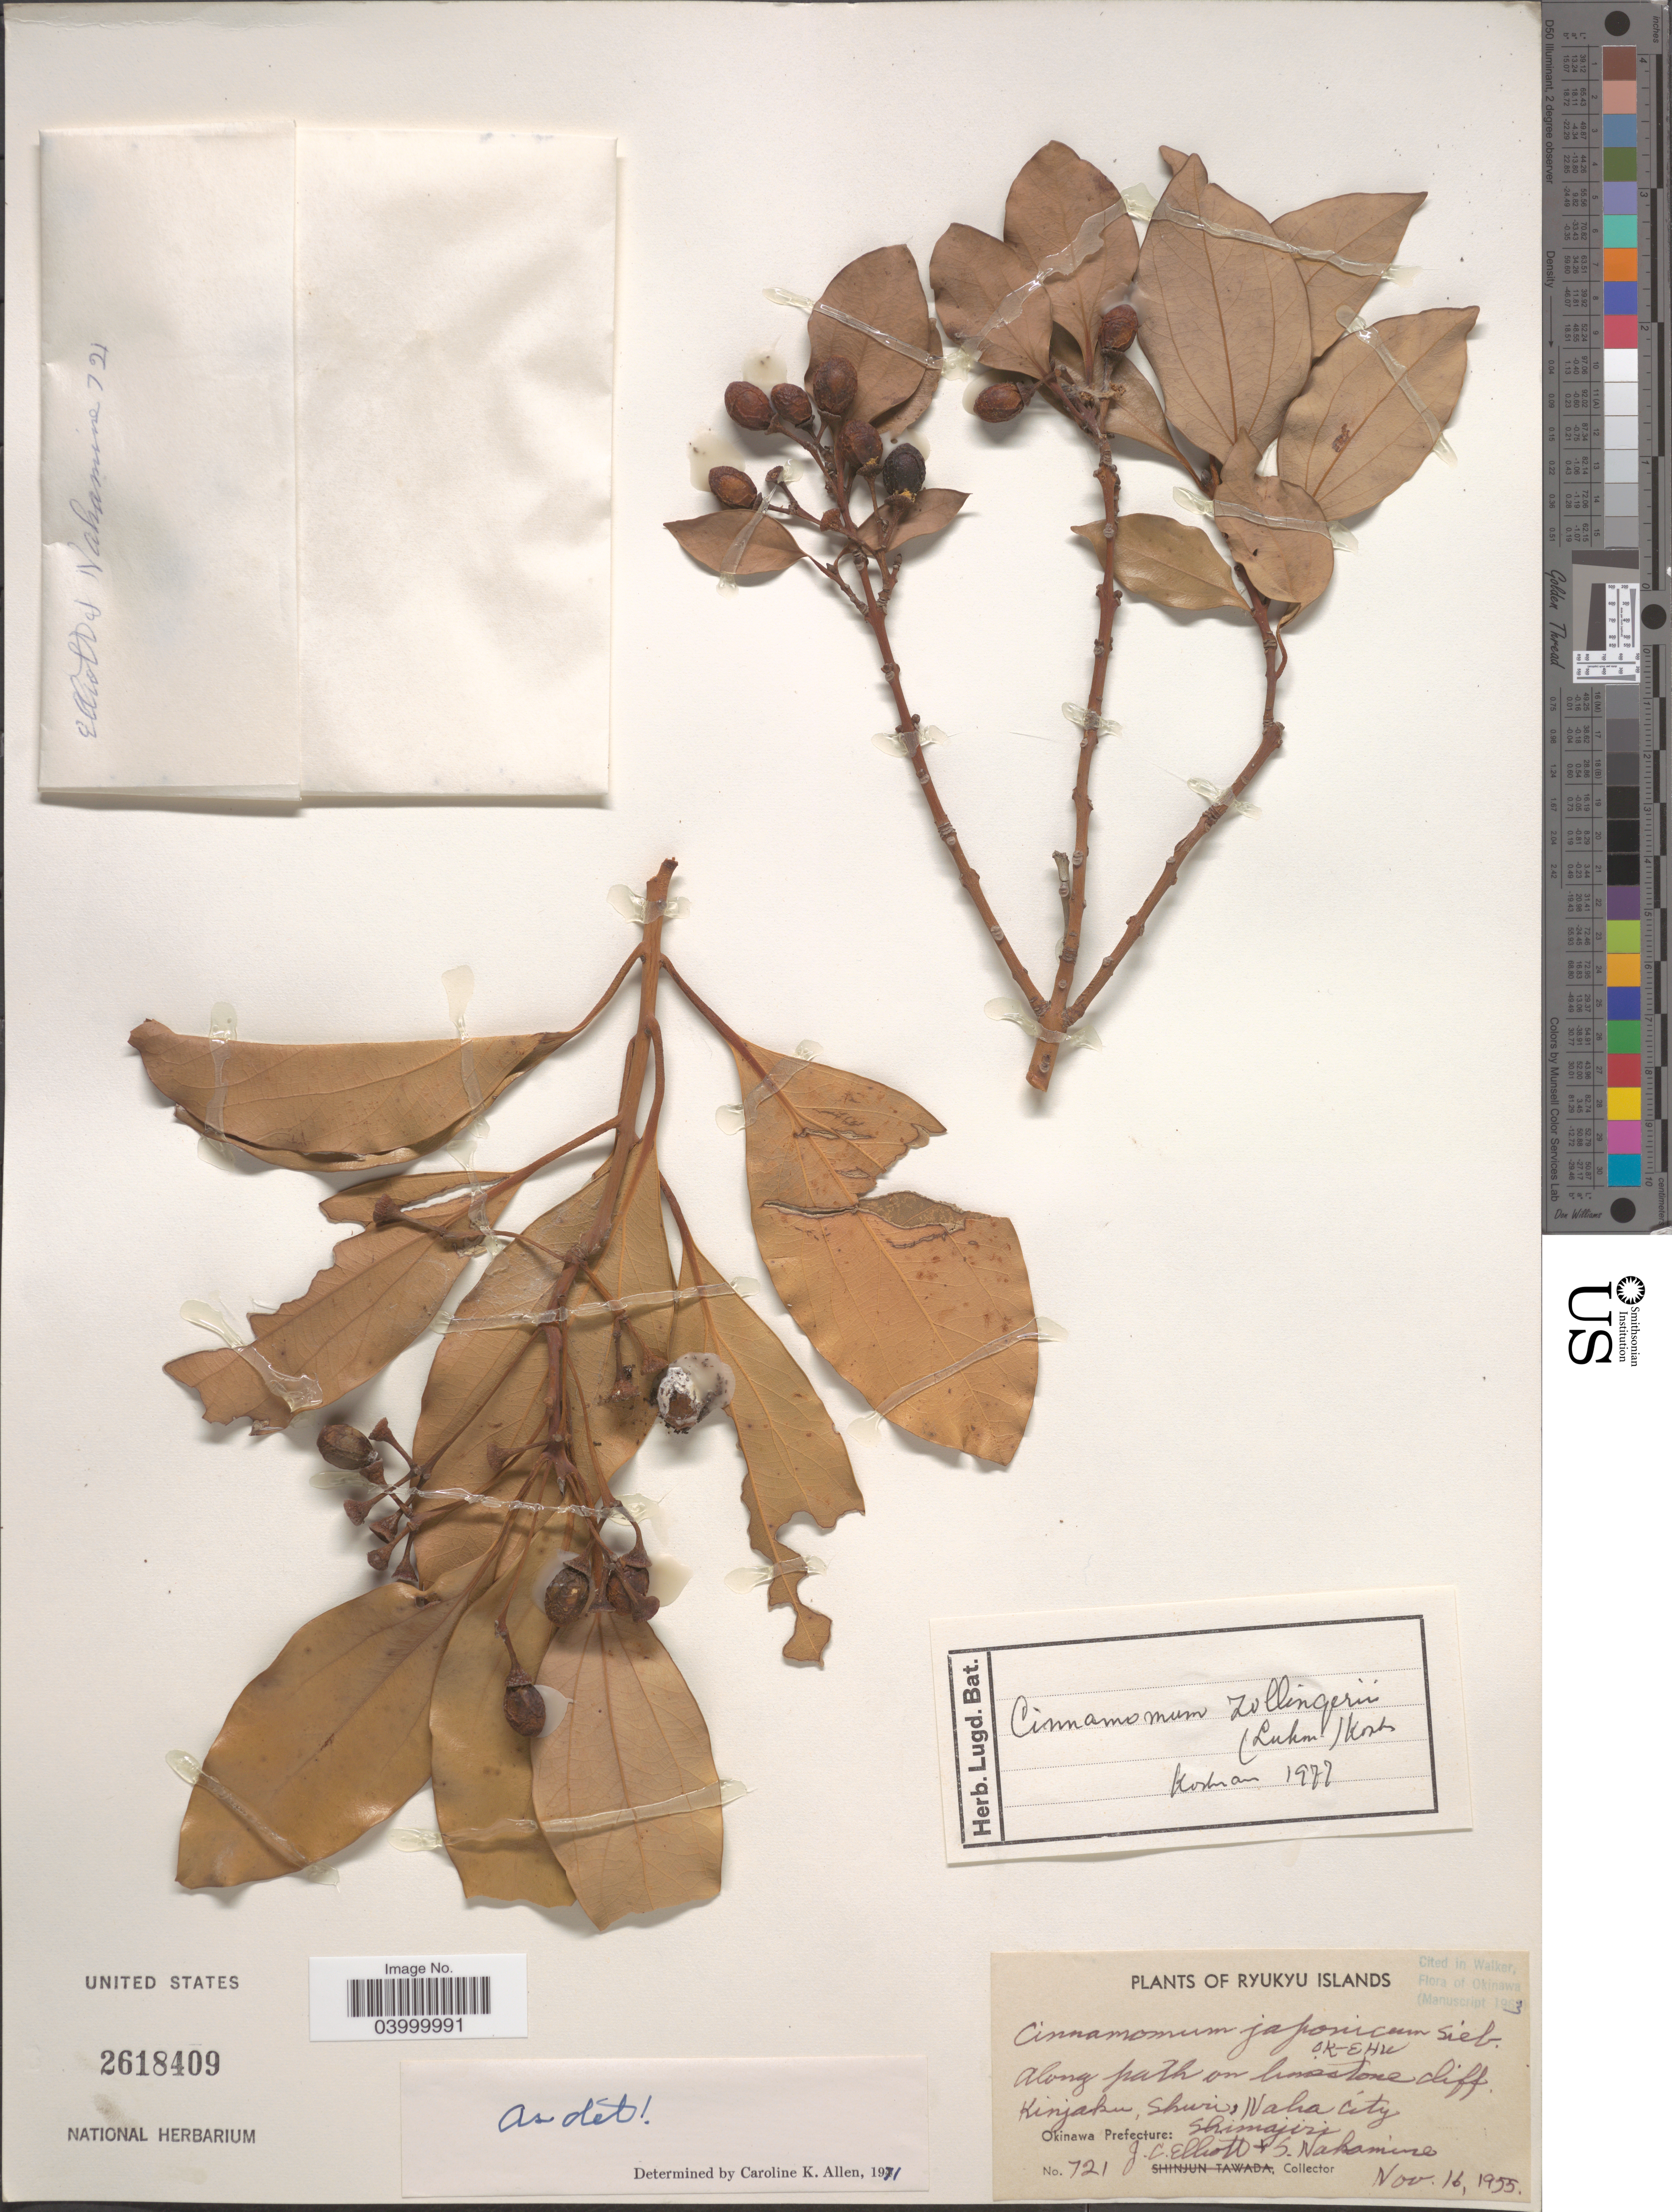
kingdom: Plantae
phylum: Tracheophyta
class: Magnoliopsida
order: Laurales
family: Lauraceae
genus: Cinnamomum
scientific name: Cinnamomum zollingeri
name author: Lukman.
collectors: J. C. Elliott & S. Nakamine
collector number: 721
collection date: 1955-11-16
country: Japan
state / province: Okinawa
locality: Ryukyu Islands. Along path on limestone cliff. Kinjaku, Shuri, Naha City. Okinawa Prefecture: Shimajiri.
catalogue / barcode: US 2618409